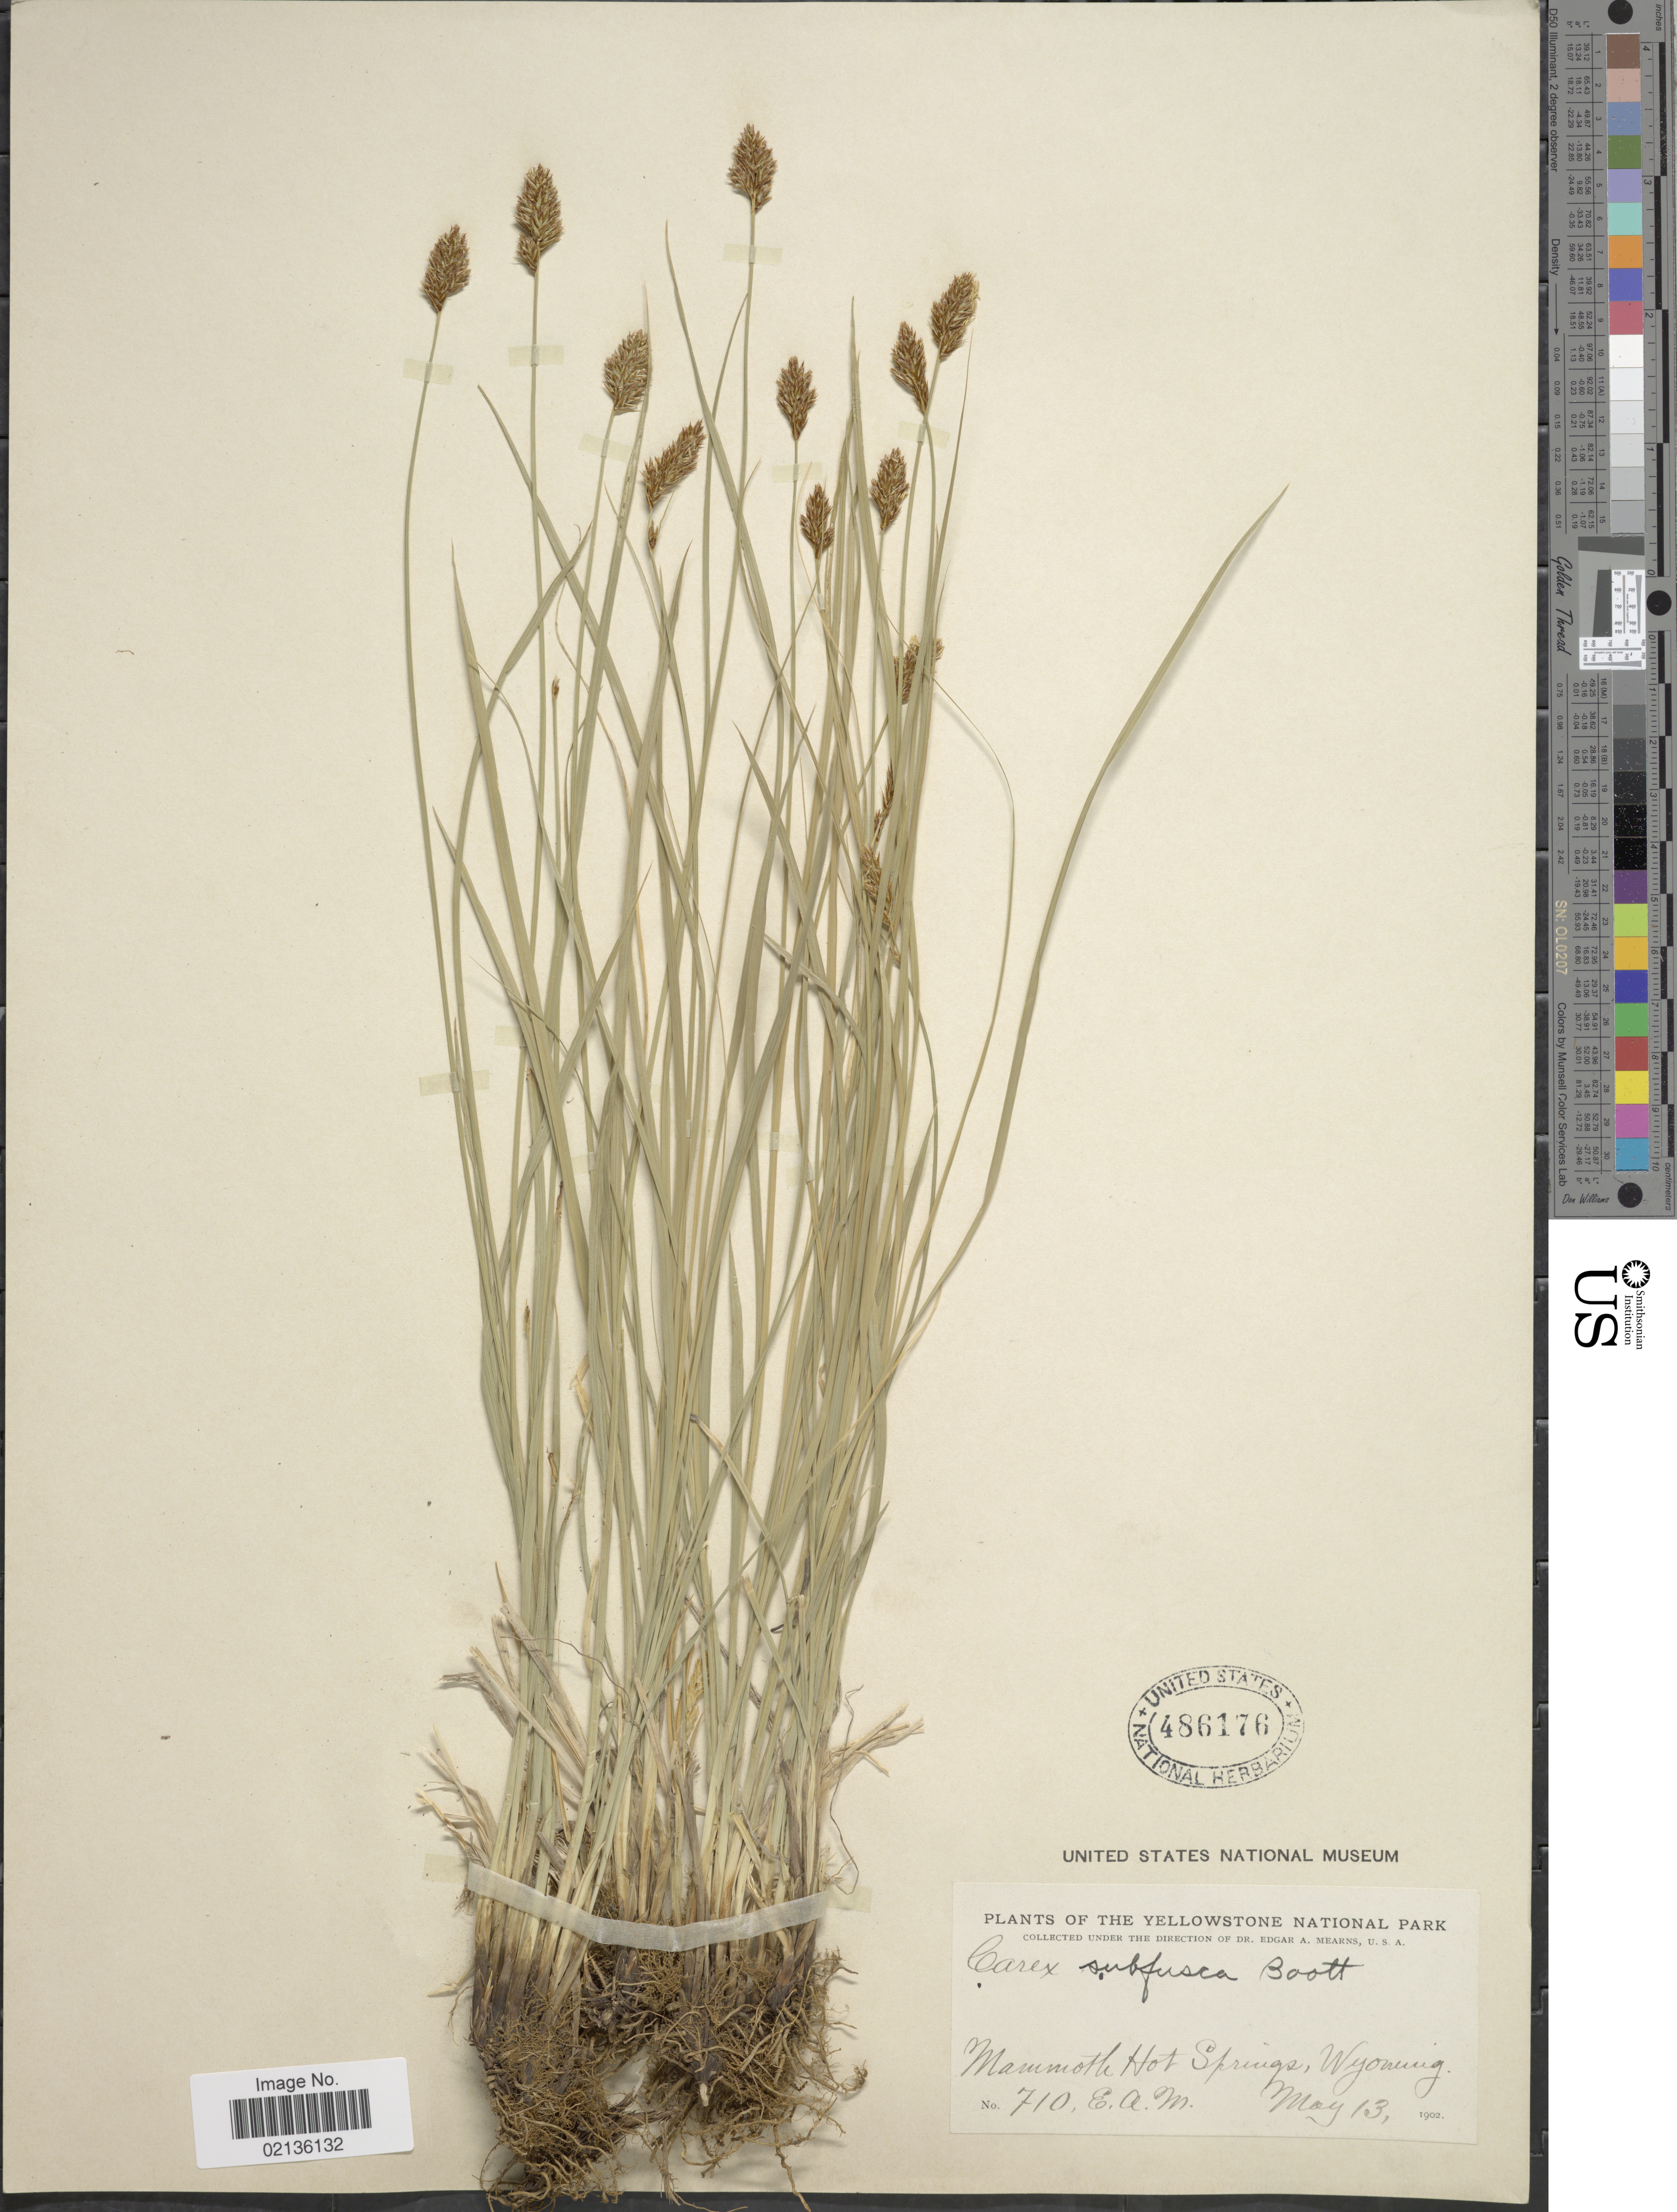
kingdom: Plantae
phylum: Tracheophyta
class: Liliopsida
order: Poales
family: Cyperaceae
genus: Carex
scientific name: Carex subfusca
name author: W. Boott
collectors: E. A. Mearns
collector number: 710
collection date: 1902-05-13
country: United States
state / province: Wyoming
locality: The Yellowstone National Park, Mammoth Hot Springs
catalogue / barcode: US 486176